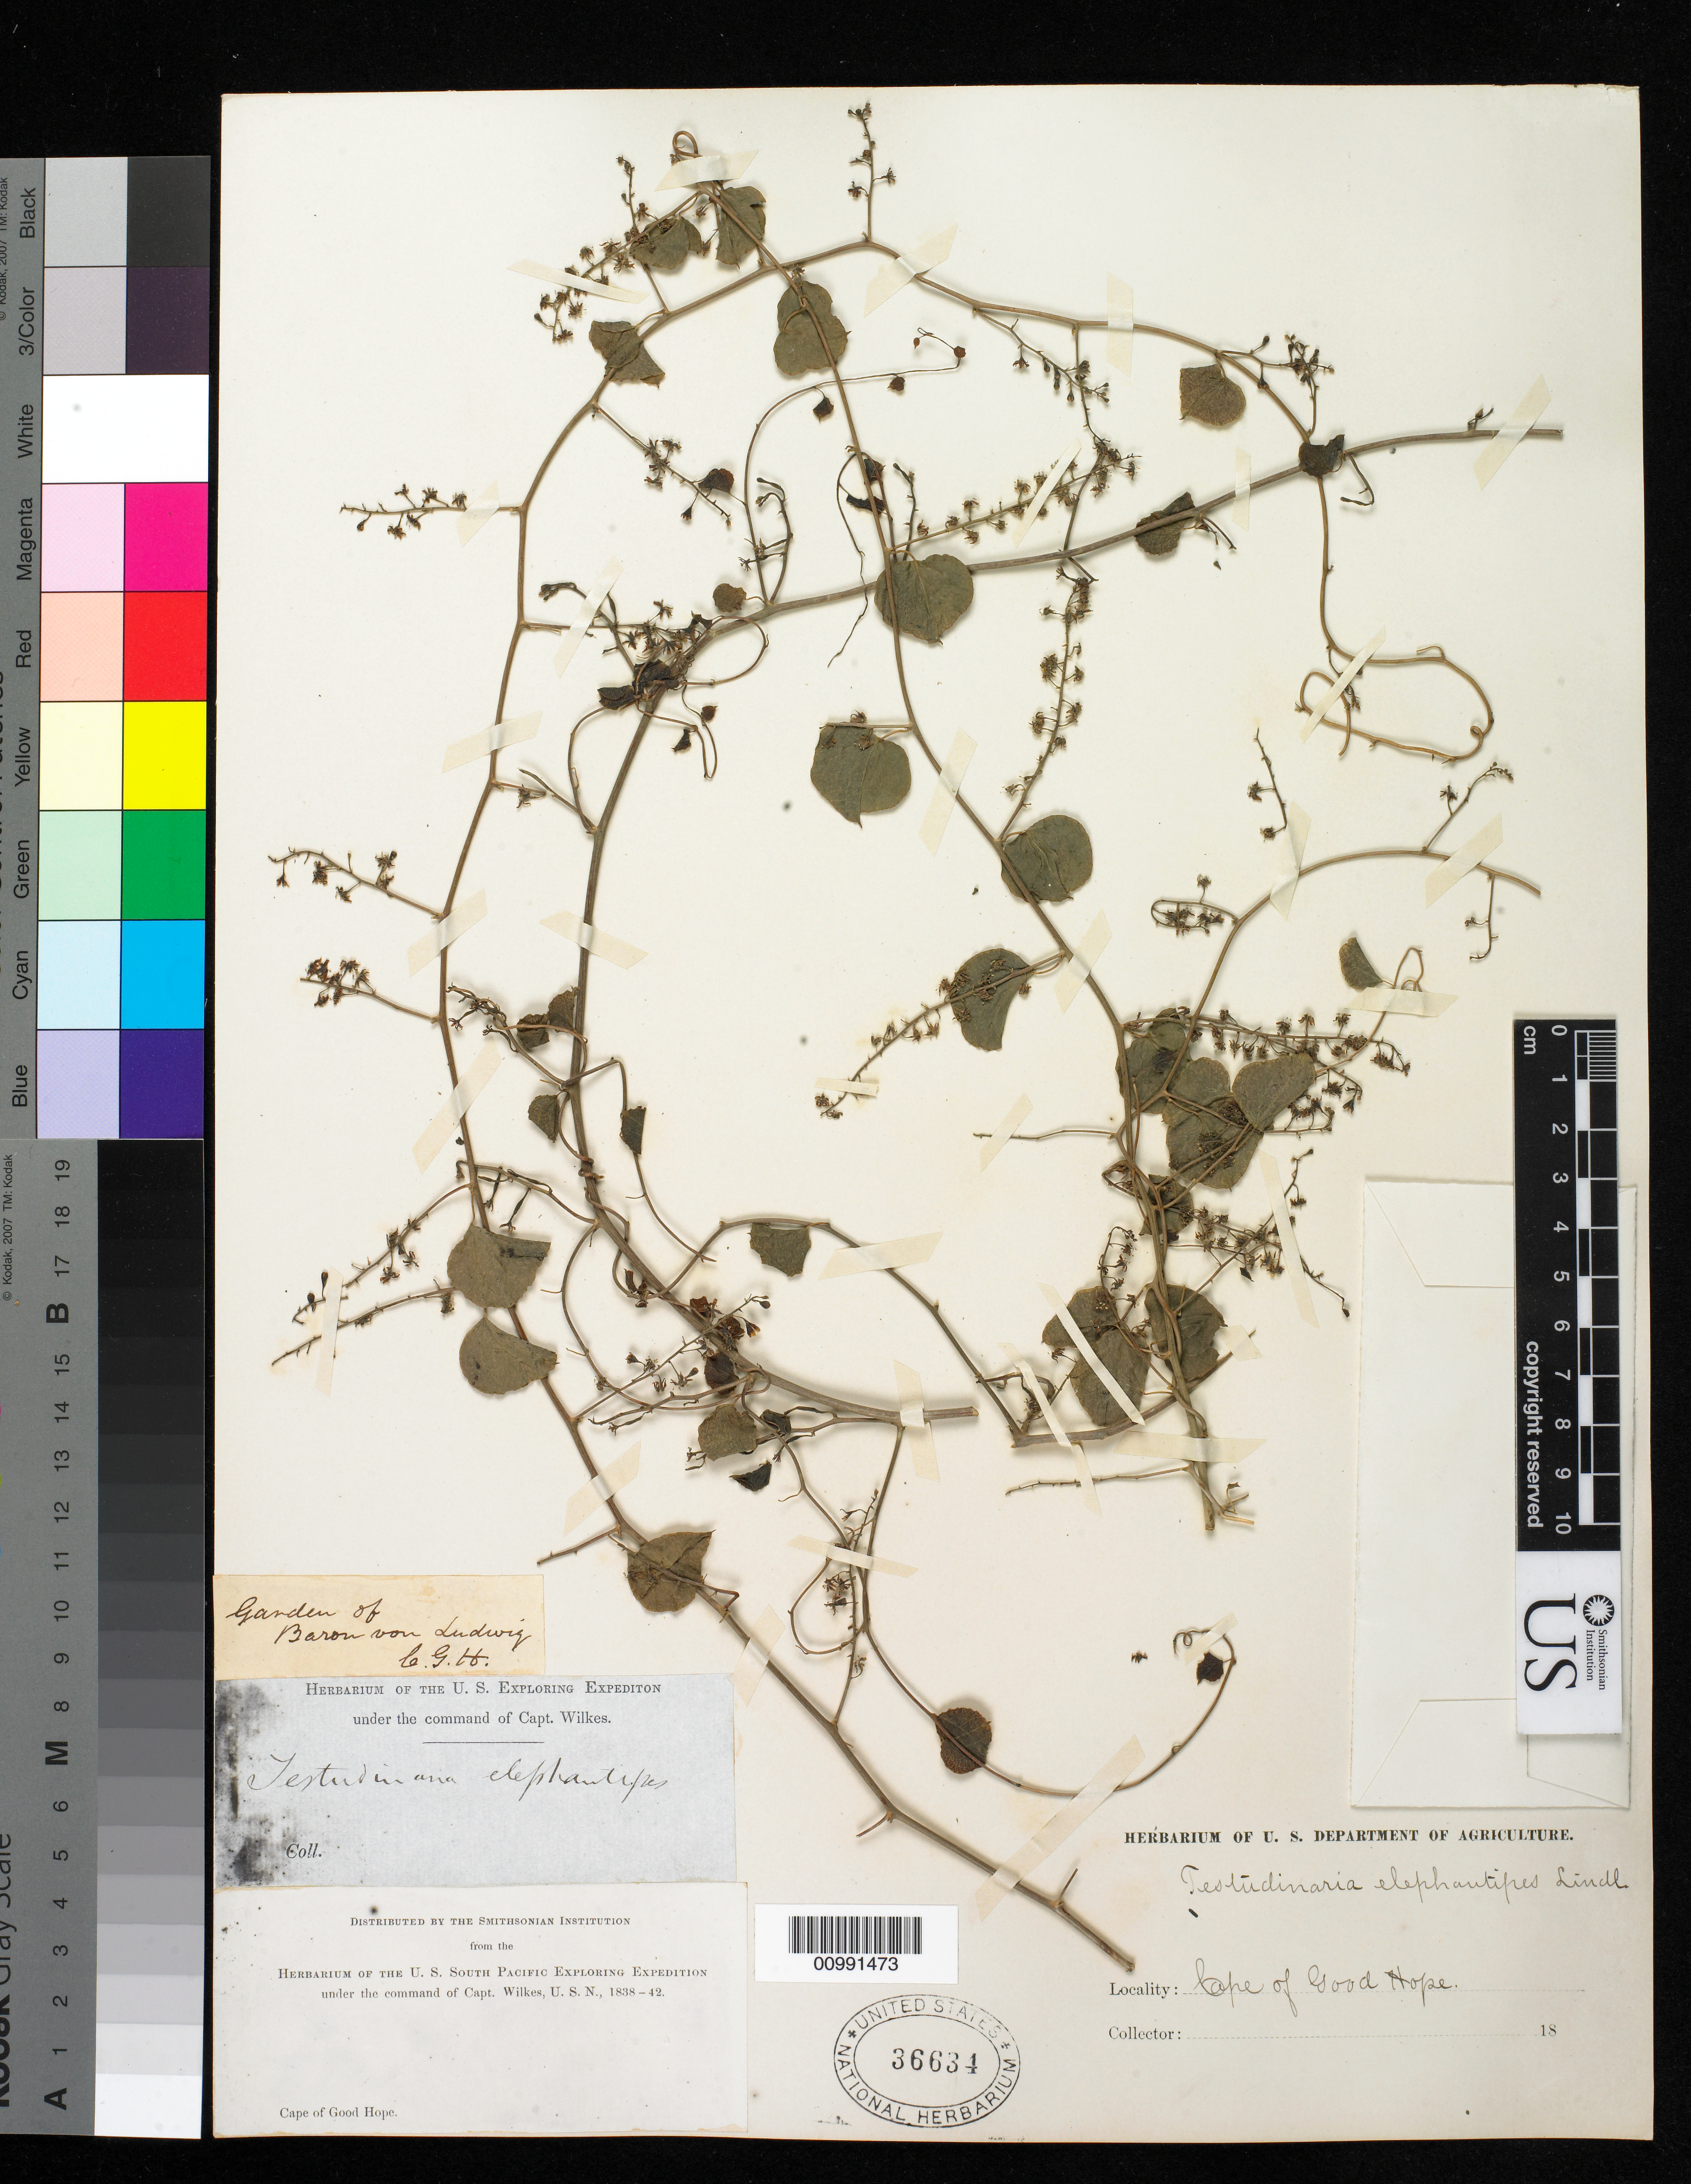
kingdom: Plantae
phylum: Tracheophyta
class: Liliopsida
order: Dioscoreales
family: Dioscoreaceae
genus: Dioscorea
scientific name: Dioscorea elephantipes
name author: Engl.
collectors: Wilkes Explor. Exped.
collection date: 1838/1842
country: South Africa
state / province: Western Cape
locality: Cape of Good Hope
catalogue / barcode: US 36634